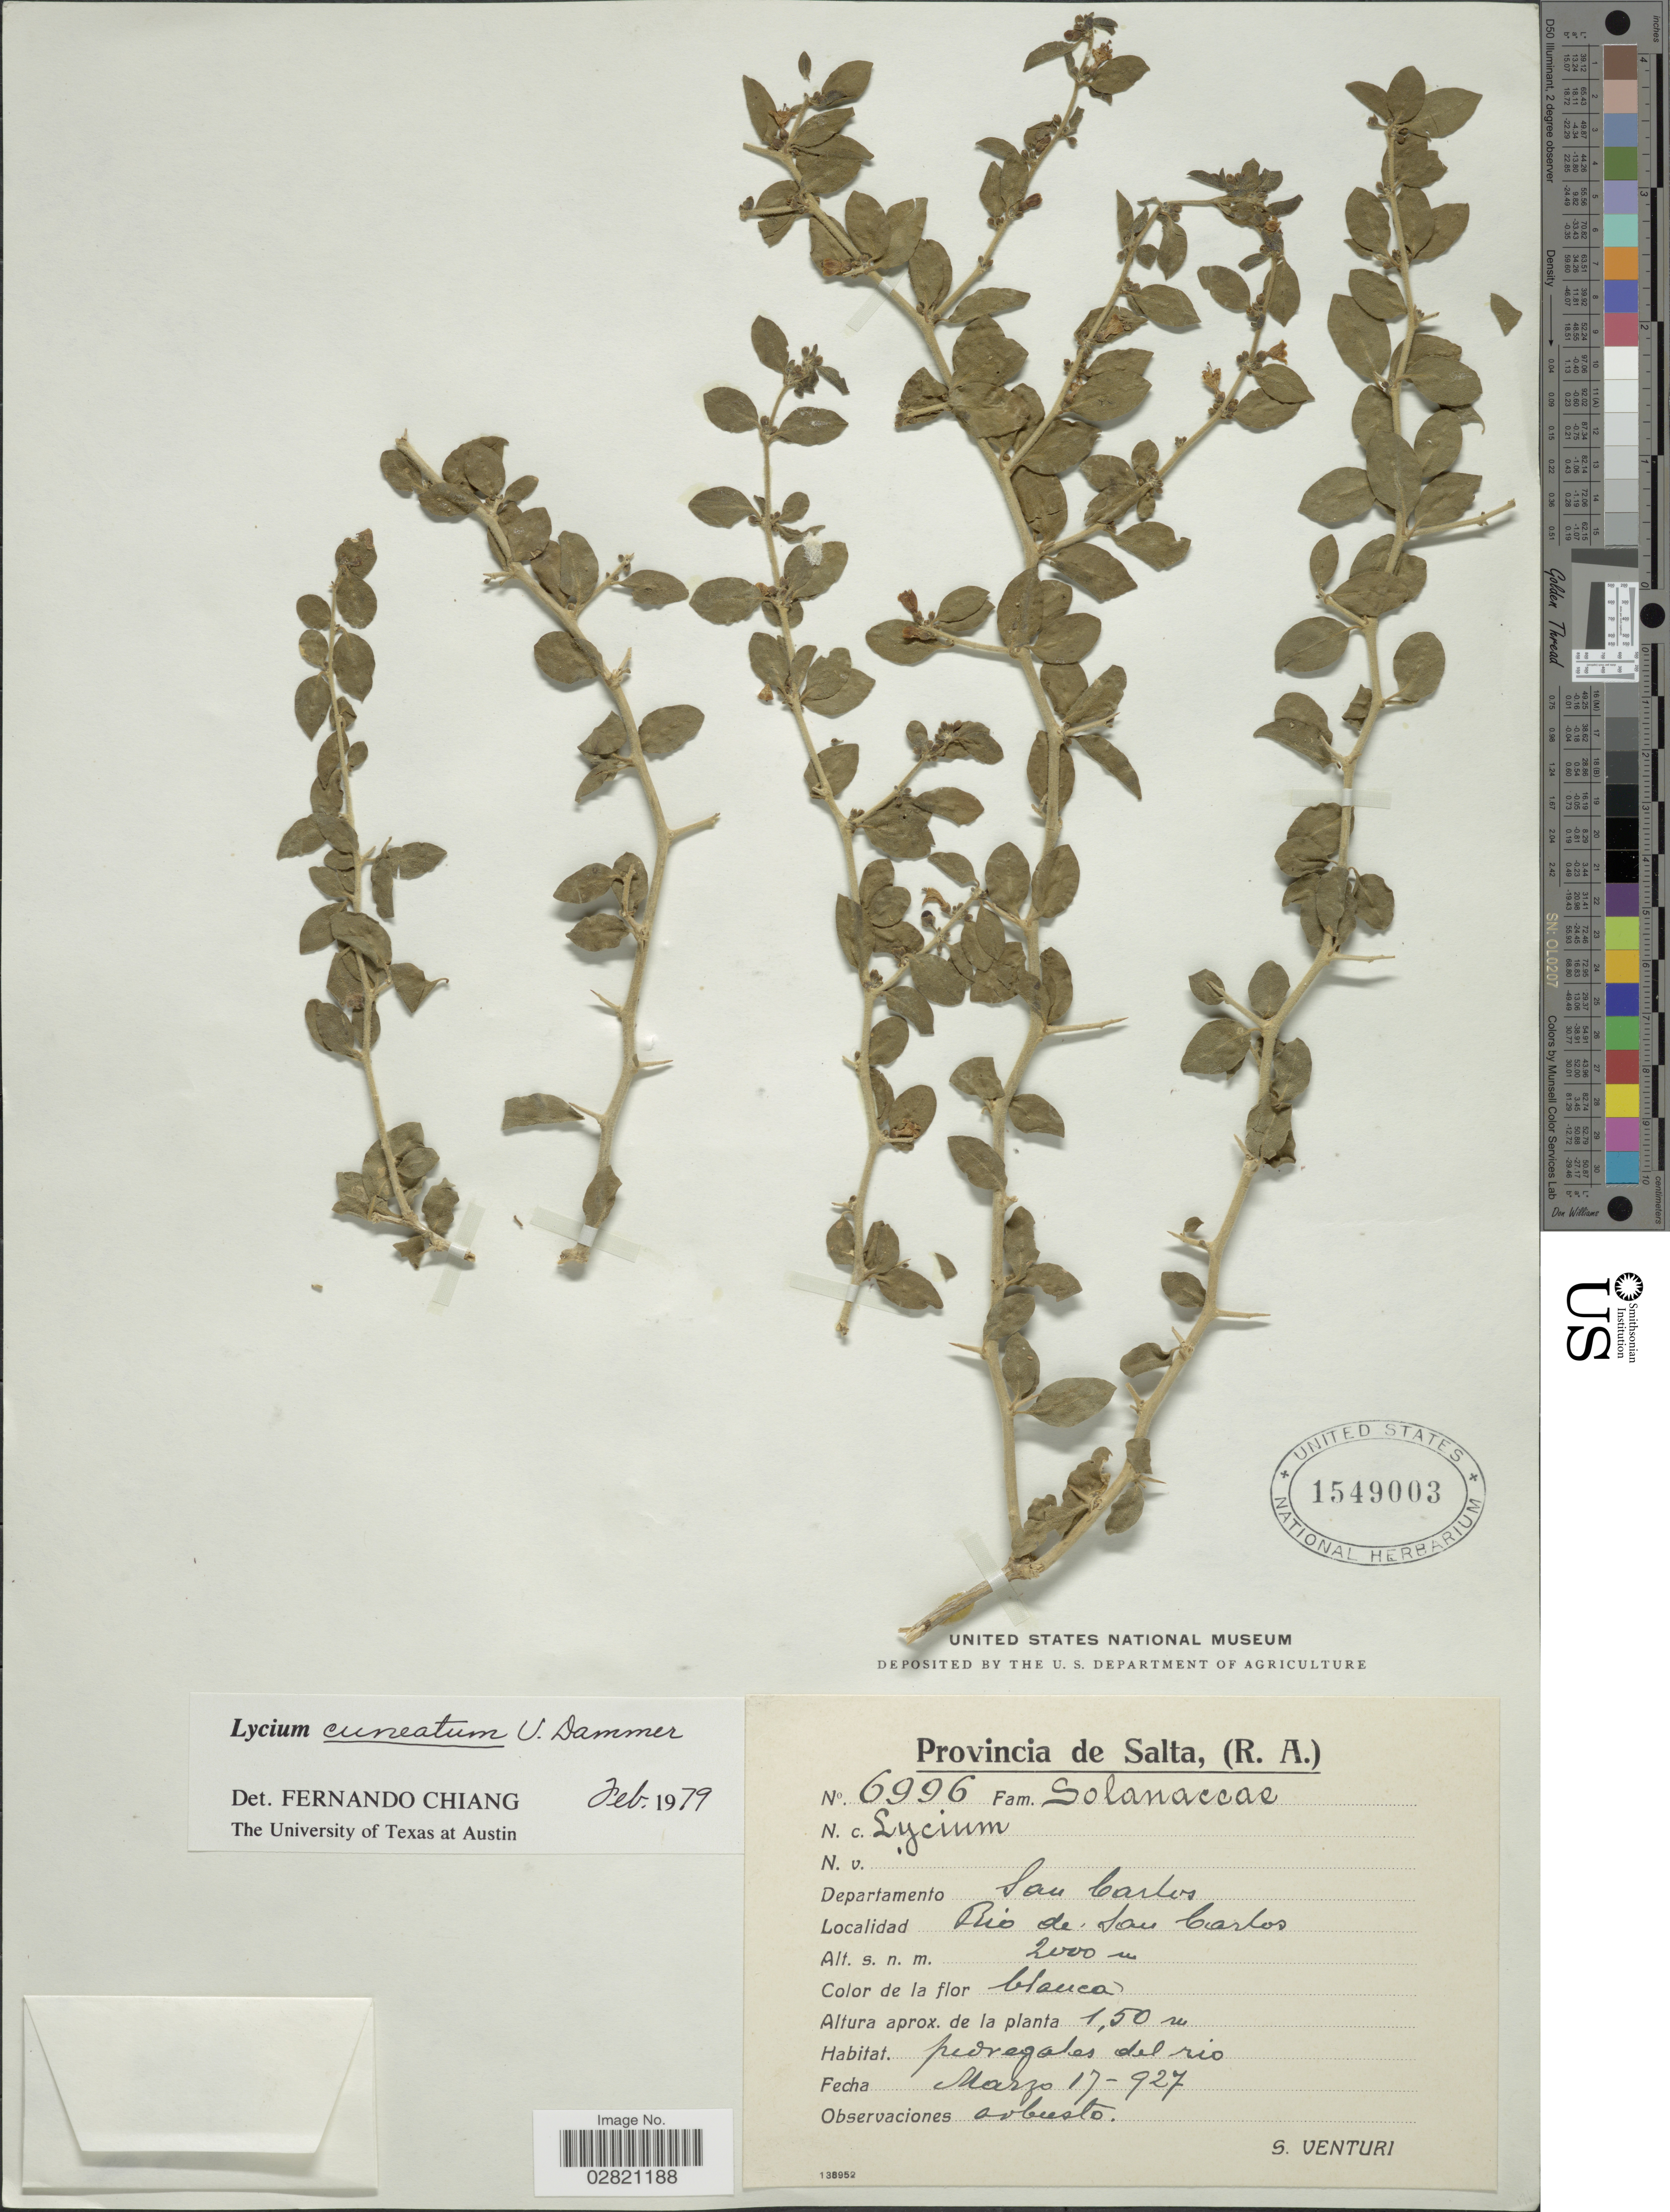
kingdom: Plantae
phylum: Tracheophyta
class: Magnoliopsida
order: Solanales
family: Solanaceae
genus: Lycium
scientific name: Lycium cuneatum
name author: Dammer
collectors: S. Venturi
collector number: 6996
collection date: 1927-03-17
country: Argentina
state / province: Salta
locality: Departamento San Carlos, Rio de San Carlos.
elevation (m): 2000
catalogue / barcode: US 1549003